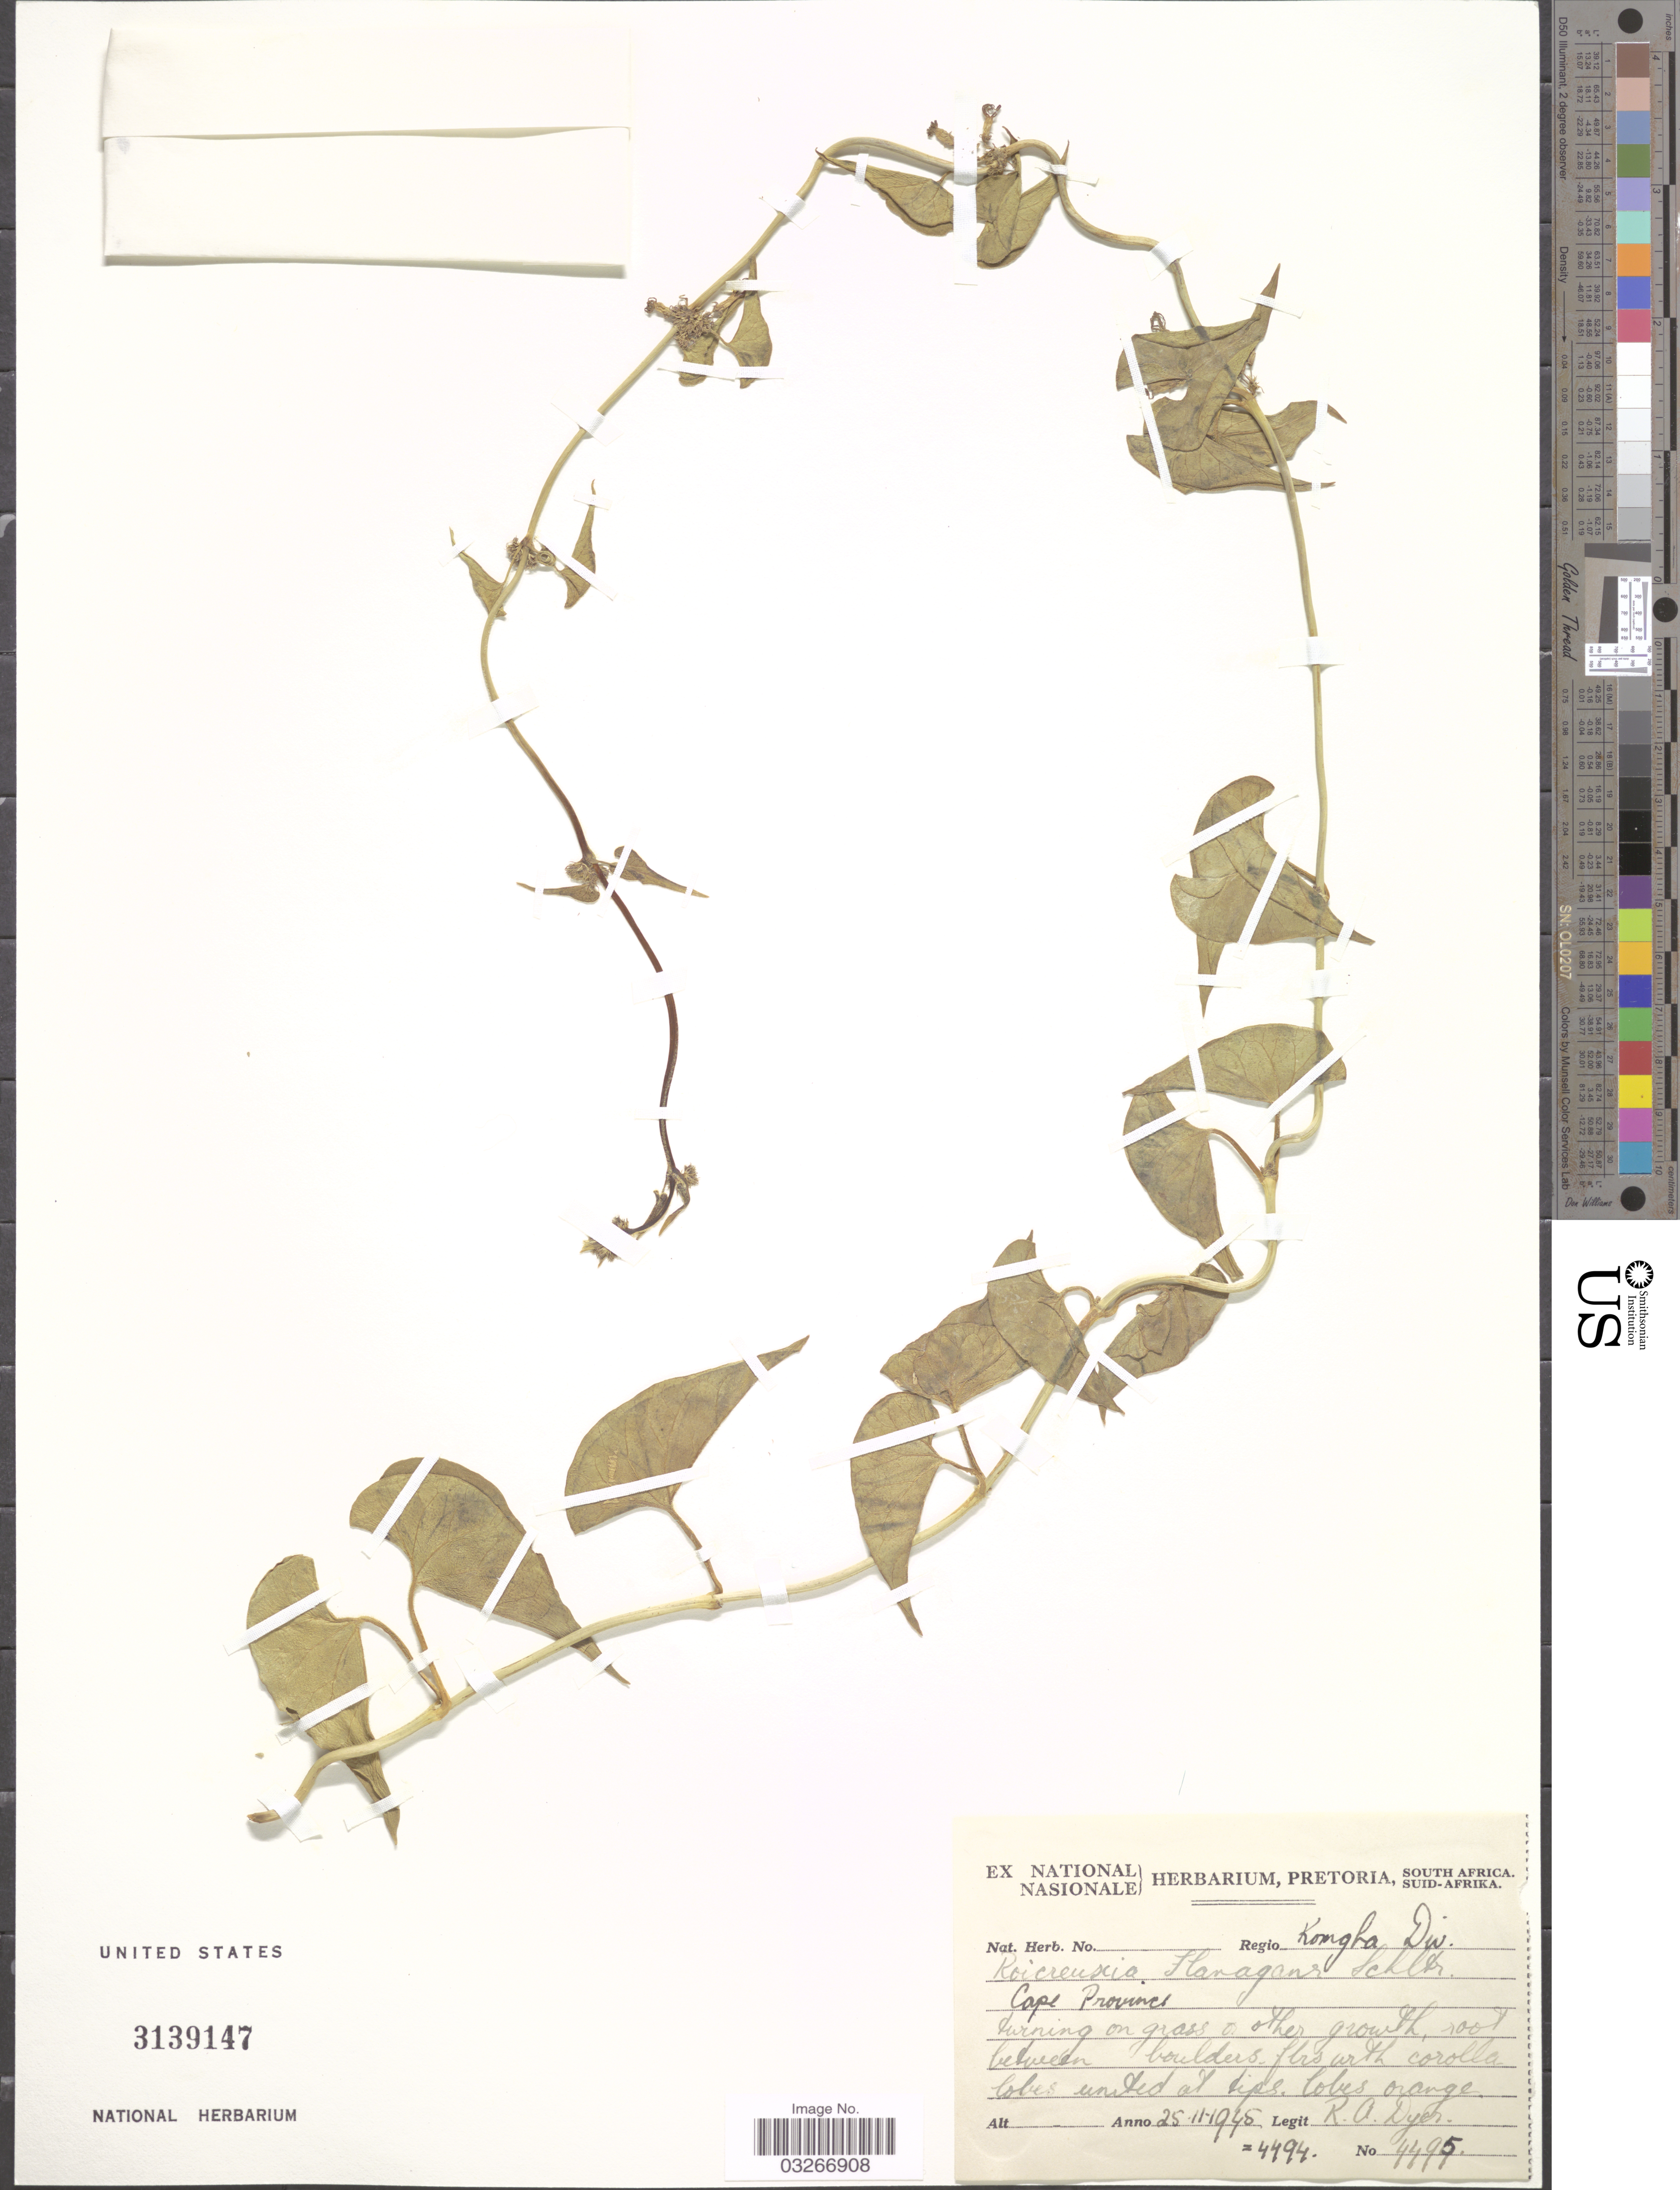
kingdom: Plantae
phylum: Tracheophyta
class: Magnoliopsida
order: Gentianales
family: Apocynaceae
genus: Ceropegia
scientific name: Ceropegia flanaganii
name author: (Schltr.) H. Huber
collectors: R. A. Dyer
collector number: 4495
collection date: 1945-11-25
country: South Africa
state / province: Eastern Cape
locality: Regio Komgha Div. Cape Prov.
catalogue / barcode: US 3139147